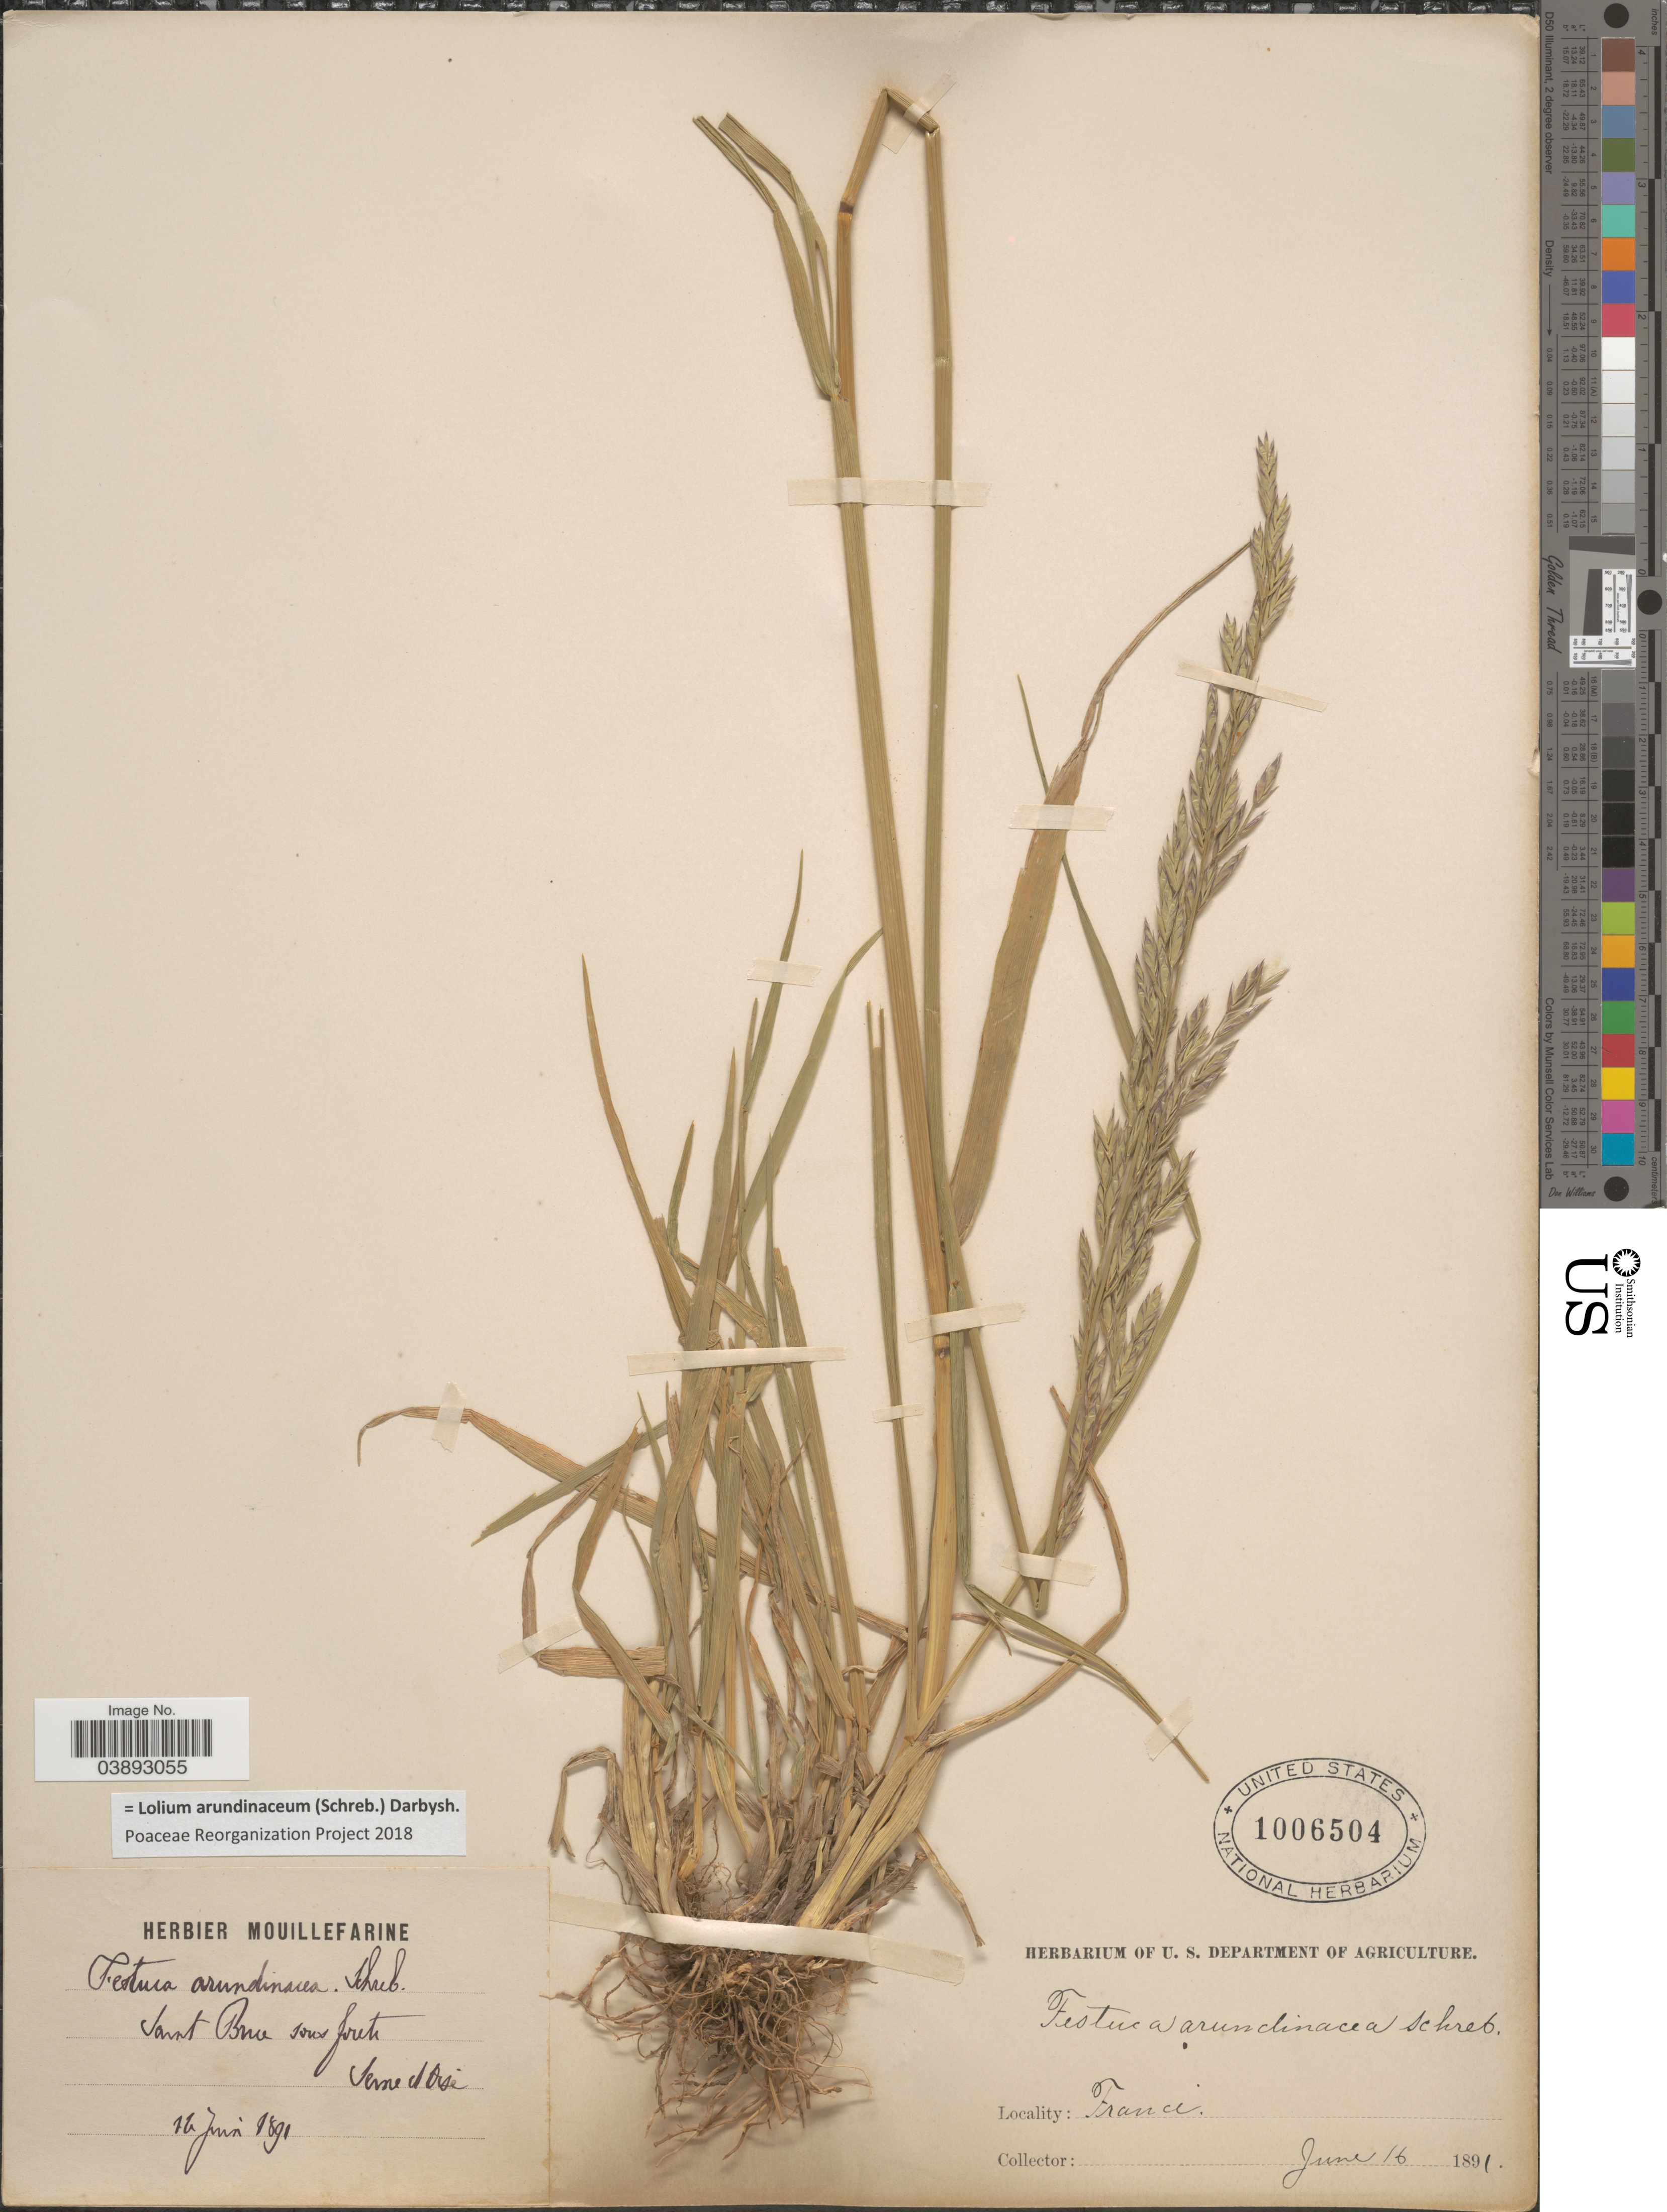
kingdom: Plantae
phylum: Tracheophyta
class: Liliopsida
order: Poales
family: Poaceae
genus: Lolium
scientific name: Lolium arundinaceum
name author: (Schreb.) Darbysh.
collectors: ex herb. Mouillefarine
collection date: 1891-06-16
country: France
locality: Saint Brice sous forets, Seine detOisé.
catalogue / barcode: US 1006504